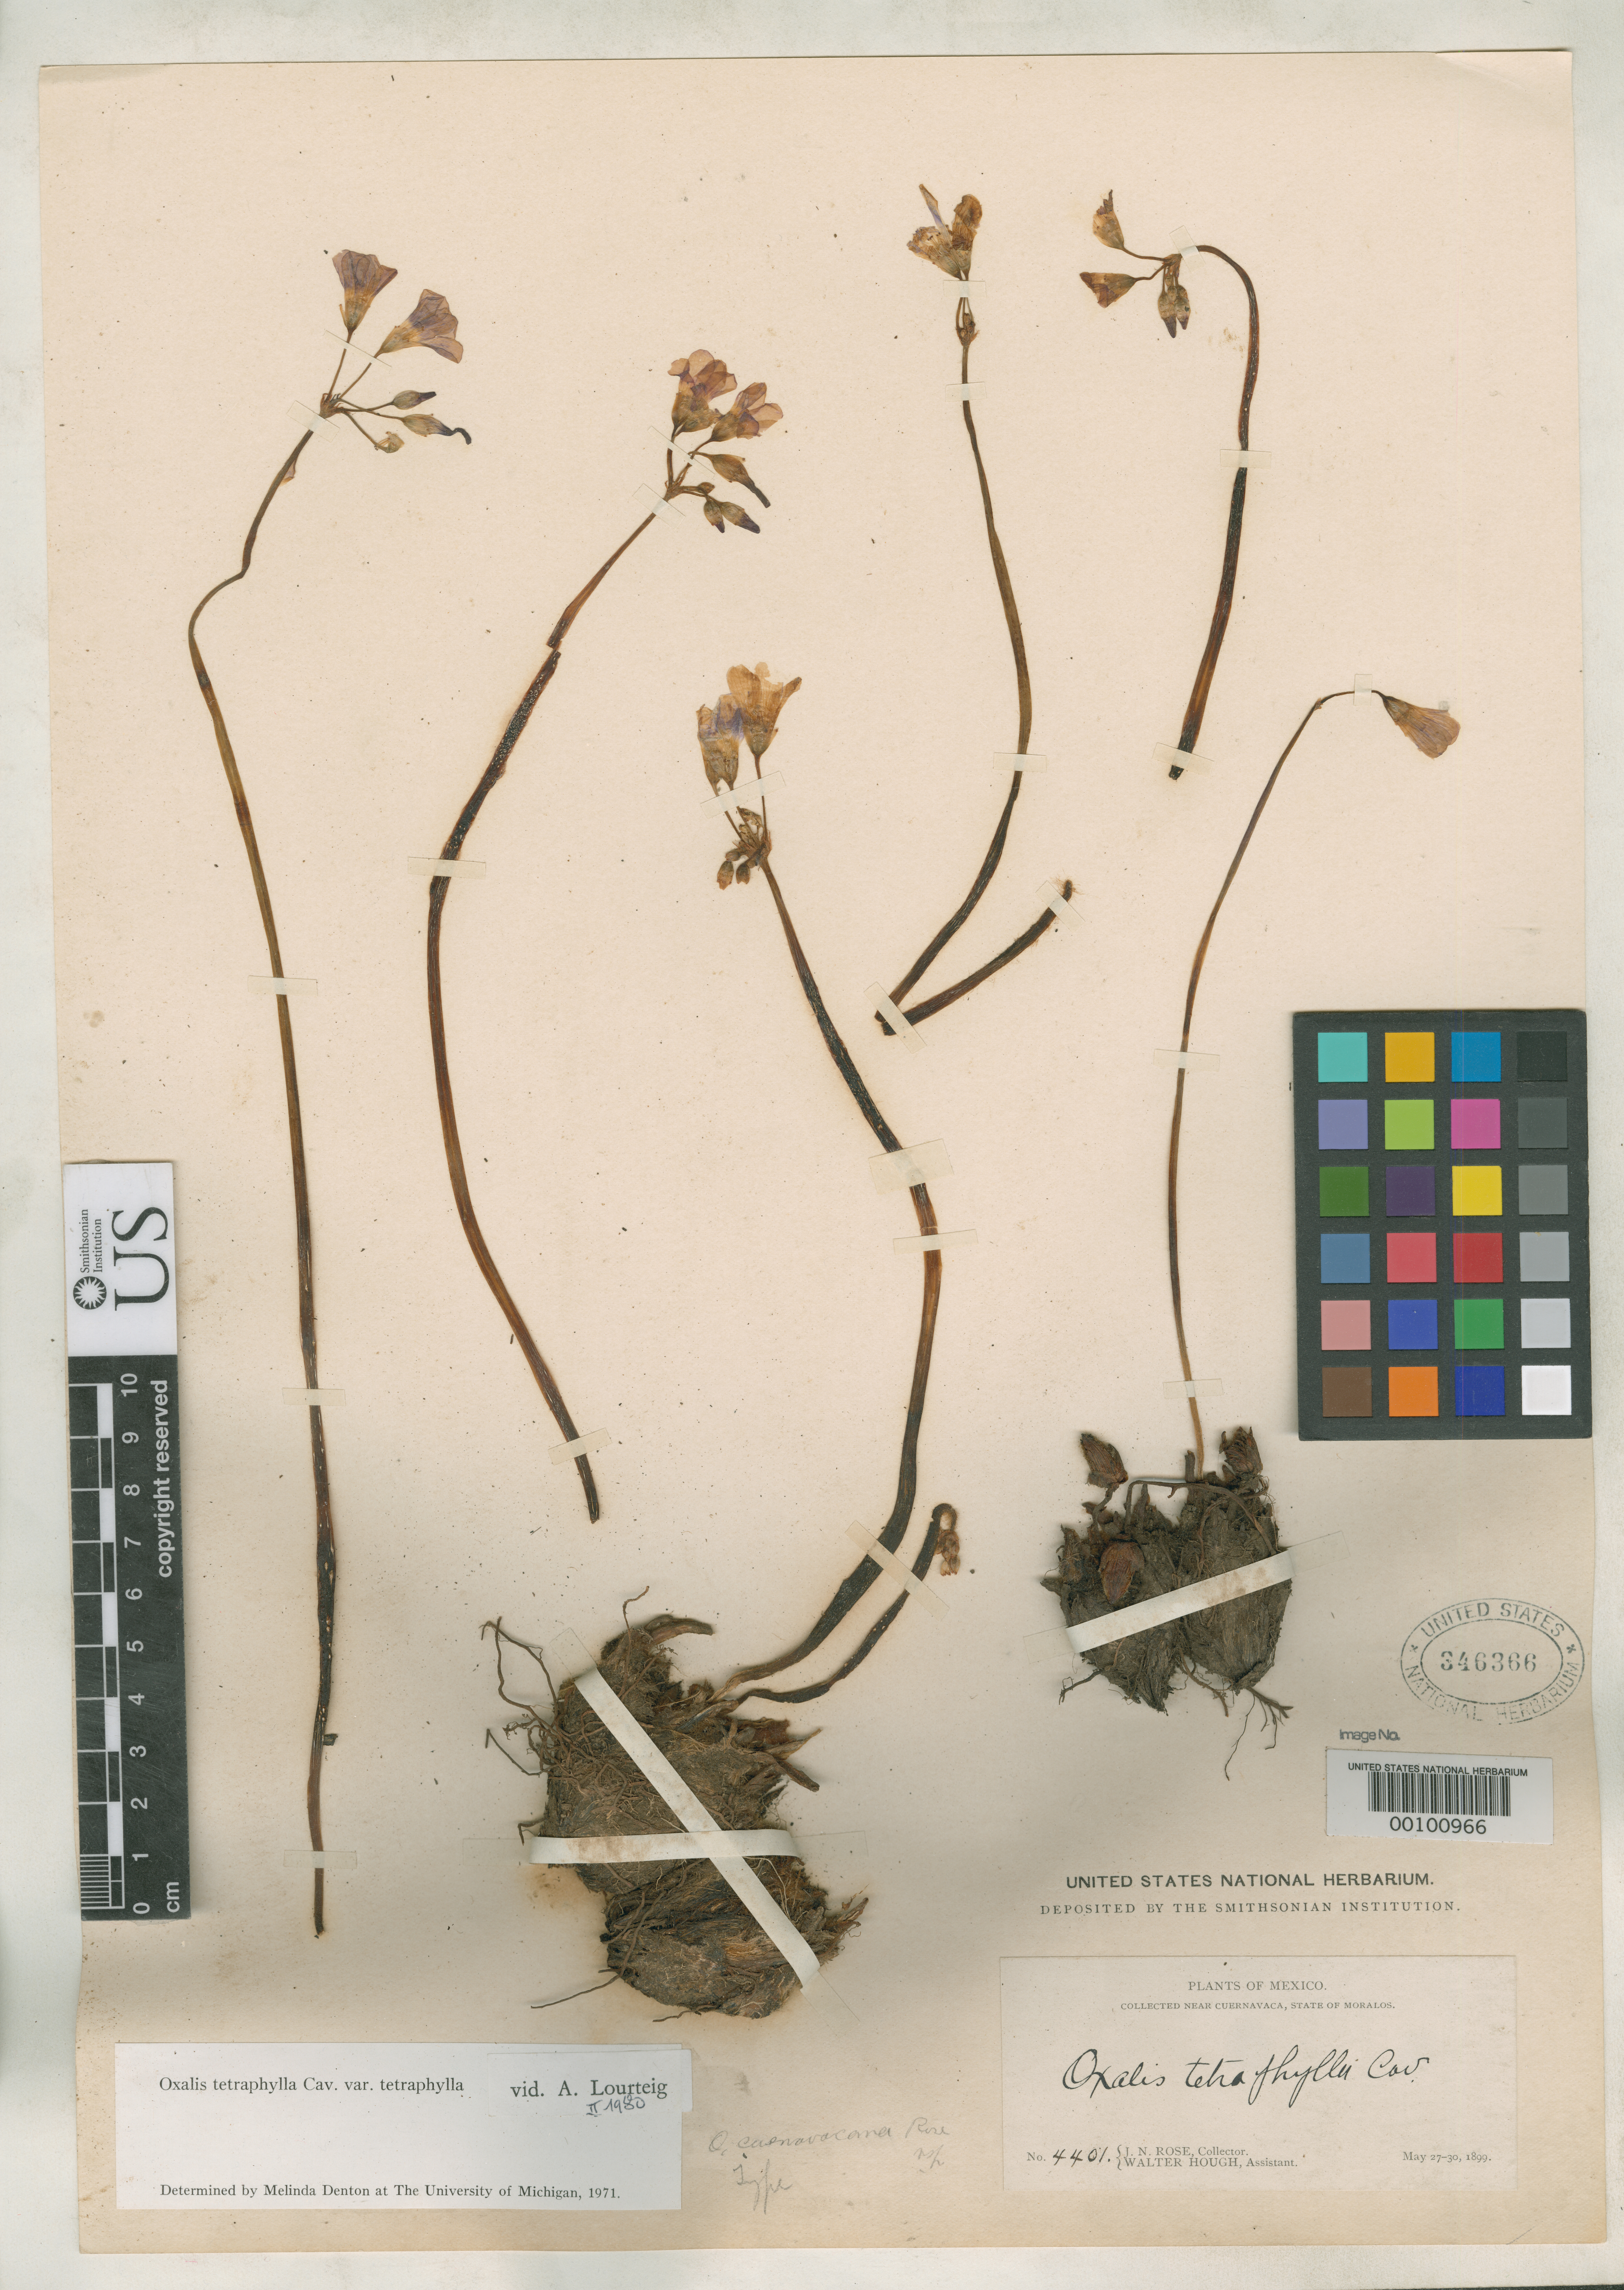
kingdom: Plantae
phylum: Tracheophyta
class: Magnoliopsida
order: Oxalidales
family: Oxalidaceae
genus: Ionoxalis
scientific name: Ionoxalis cuernavacana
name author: Rose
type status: Holotype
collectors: J. N. Rose & W. Hough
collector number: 4401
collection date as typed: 27 May 1899 to 30 May 1899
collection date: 1899-05-27/1899-05-30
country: Mexico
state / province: Morelos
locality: Above Cuernavaca.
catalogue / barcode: US 346366